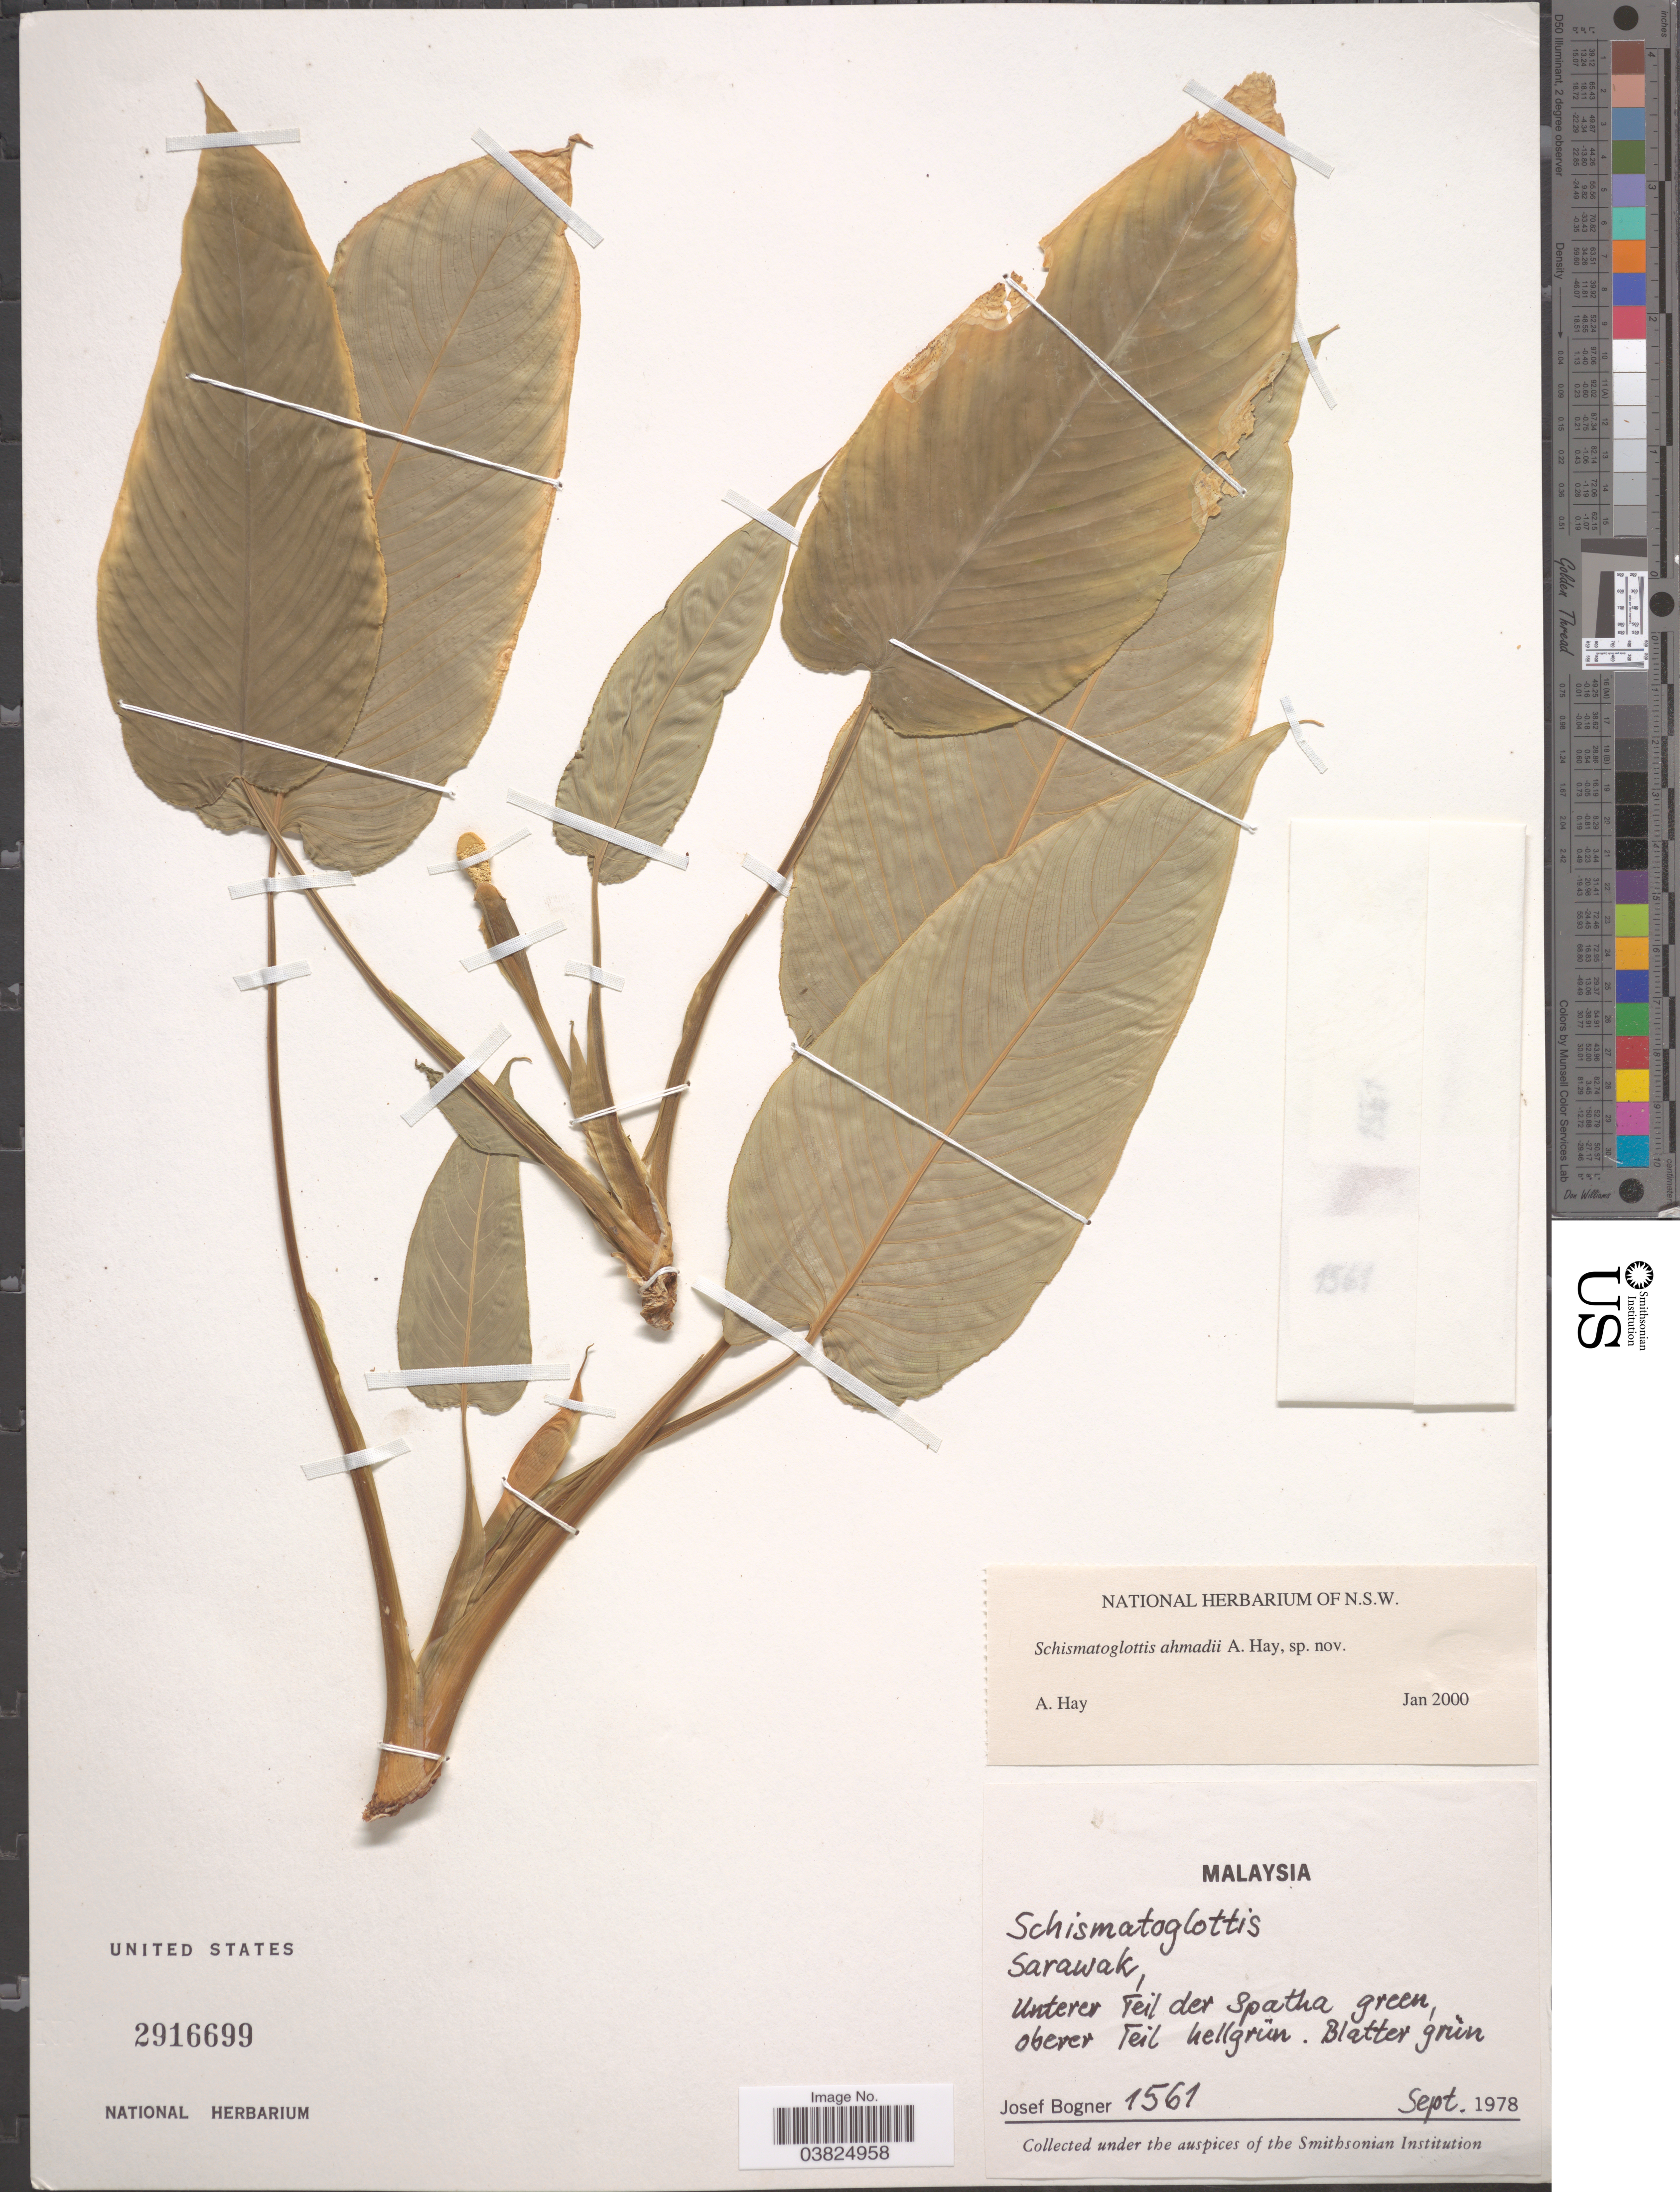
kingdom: Plantae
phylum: Tracheophyta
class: Liliopsida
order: Alismatales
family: Araceae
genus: Schismatoglottis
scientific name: Schismatoglottis ahmadii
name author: A. Hay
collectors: J. Bogner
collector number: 1561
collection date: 1978-09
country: Malaysia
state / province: Sarawak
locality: Unterer Teil der Spatha green, oberer Teil hellgrün. Blatter grün.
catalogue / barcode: US 2916699